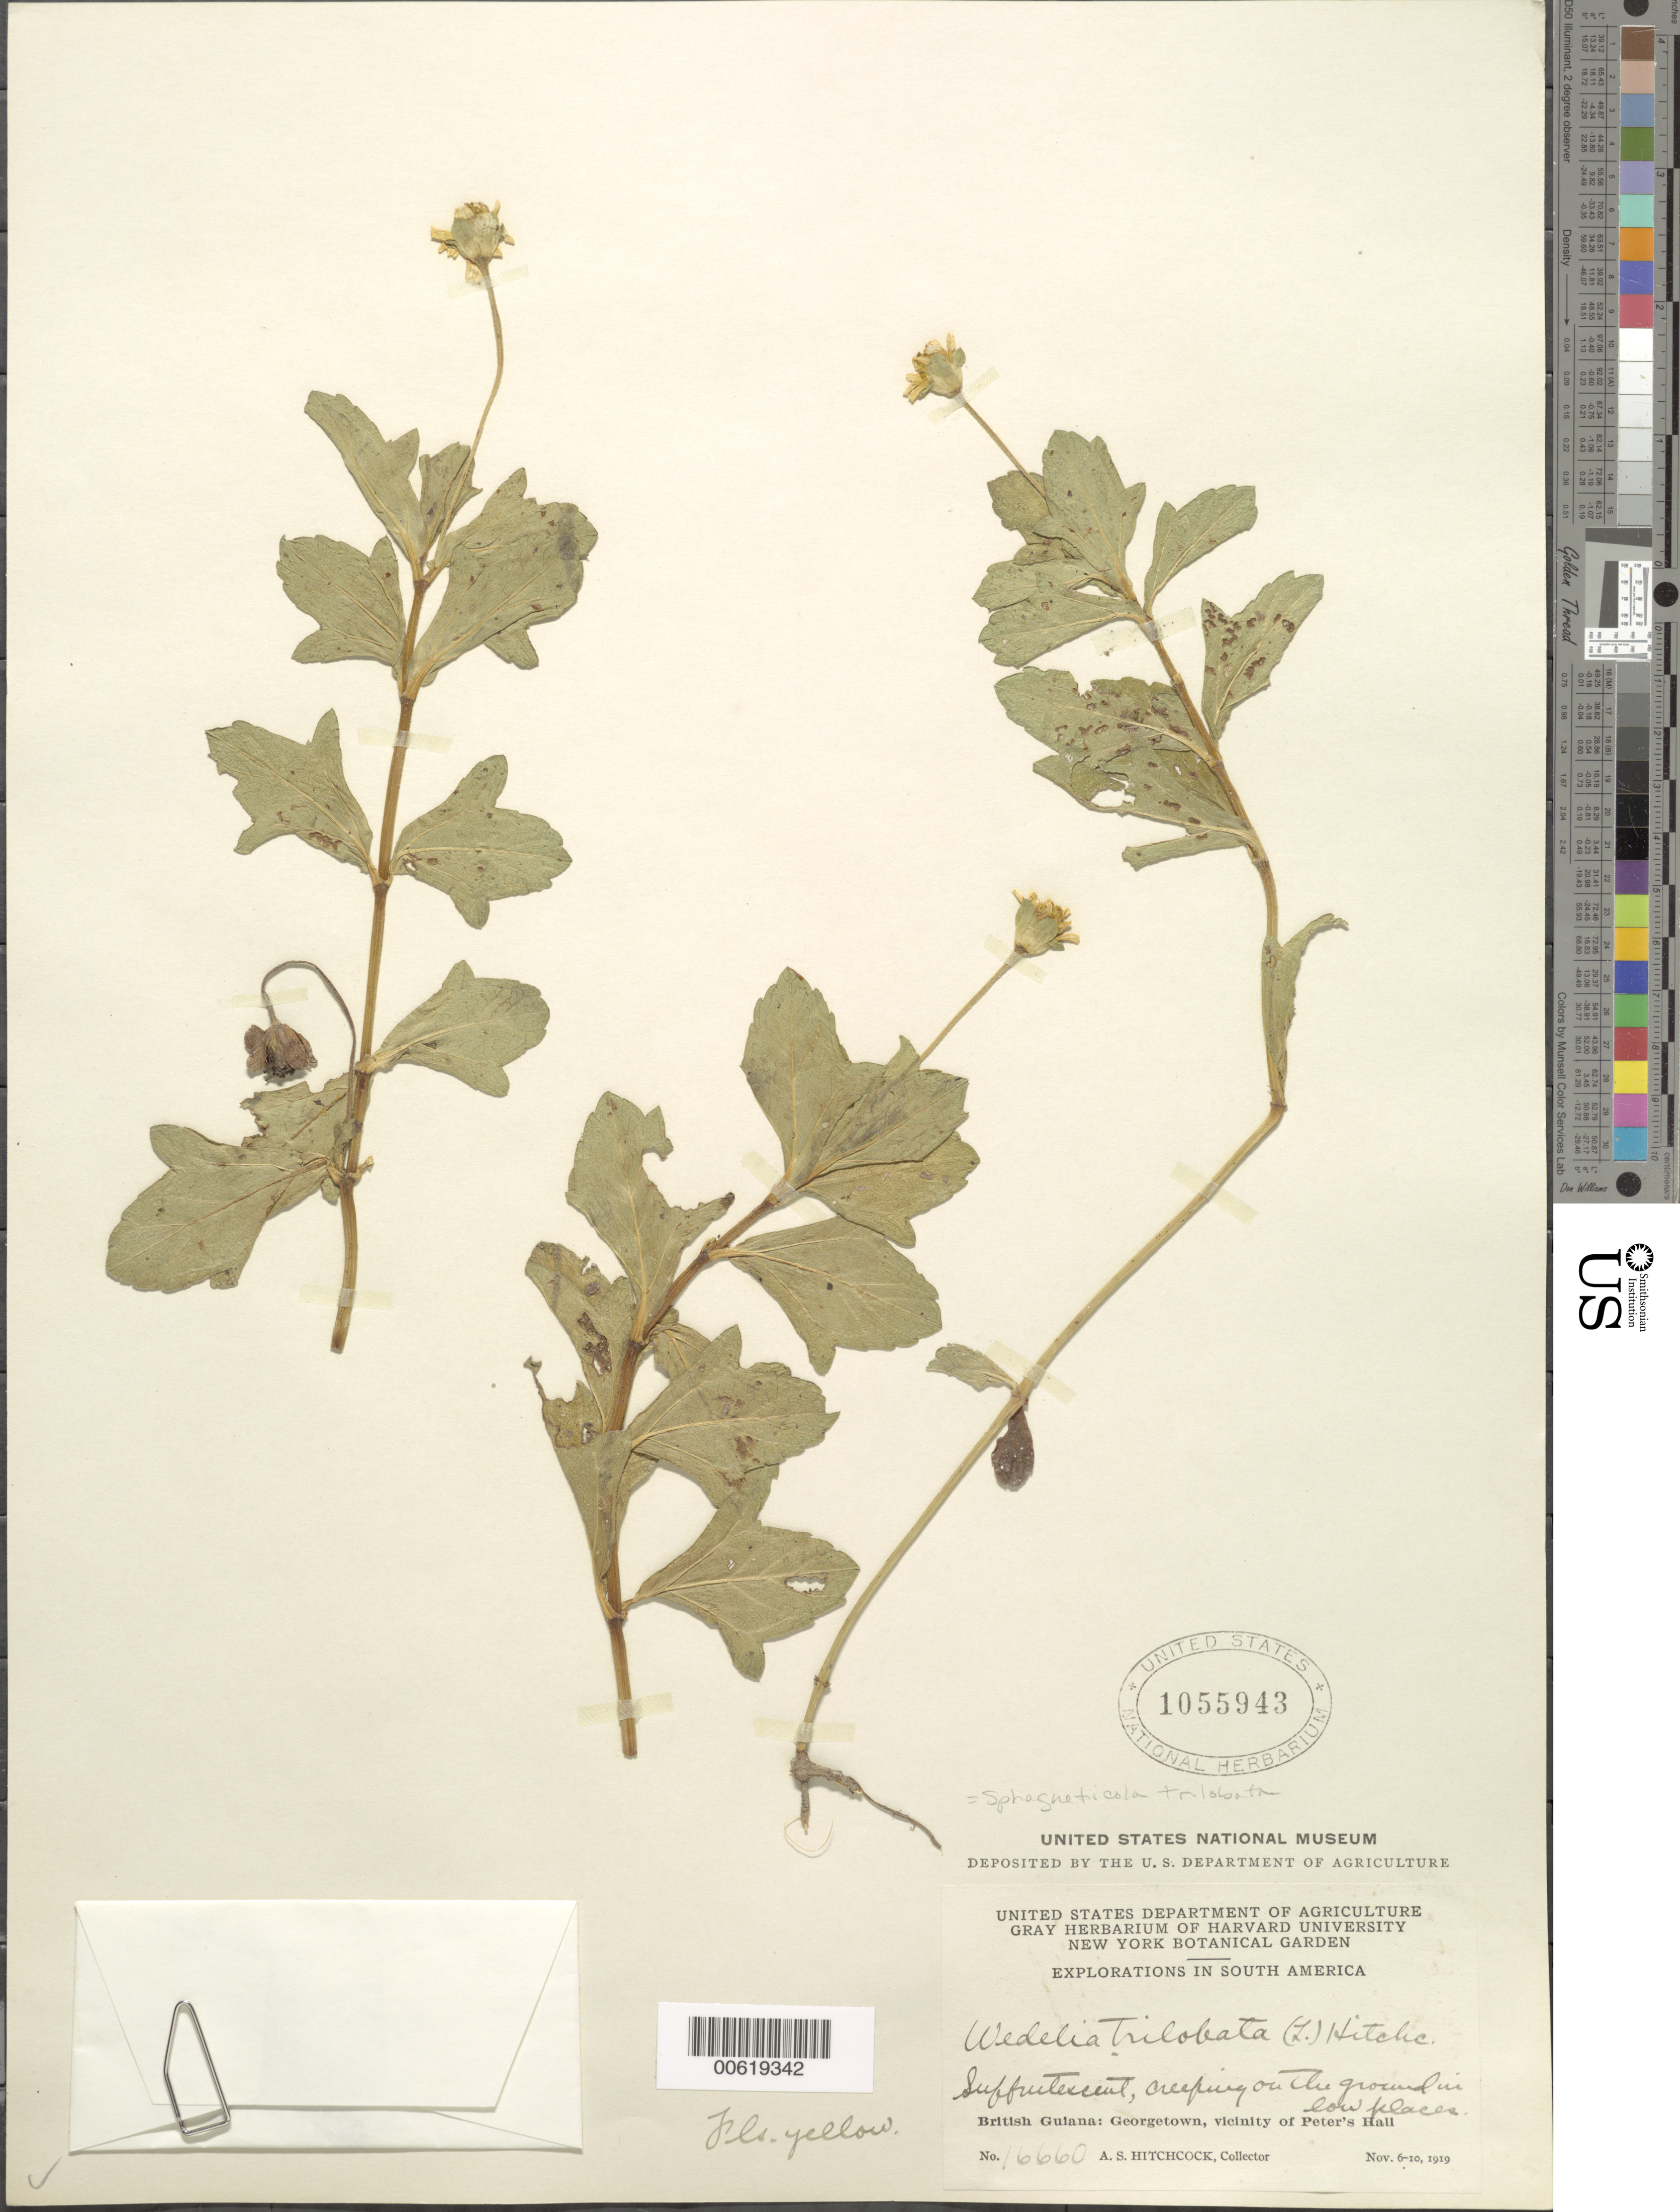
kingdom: Plantae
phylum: Tracheophyta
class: Magnoliopsida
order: Asterales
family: Asteraceae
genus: Sphagneticola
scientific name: Sphagneticola trilobata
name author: (L.) Pruski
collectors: A. S. Hitchcock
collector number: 16660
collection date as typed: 6-Nov-19 to 10-Nov-19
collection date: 1919-11-06/1919-11-10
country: Guyana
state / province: Demerara-Mahaica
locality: Georgetown, vic. of Peter's Hall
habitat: Along canal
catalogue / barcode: US 1055943